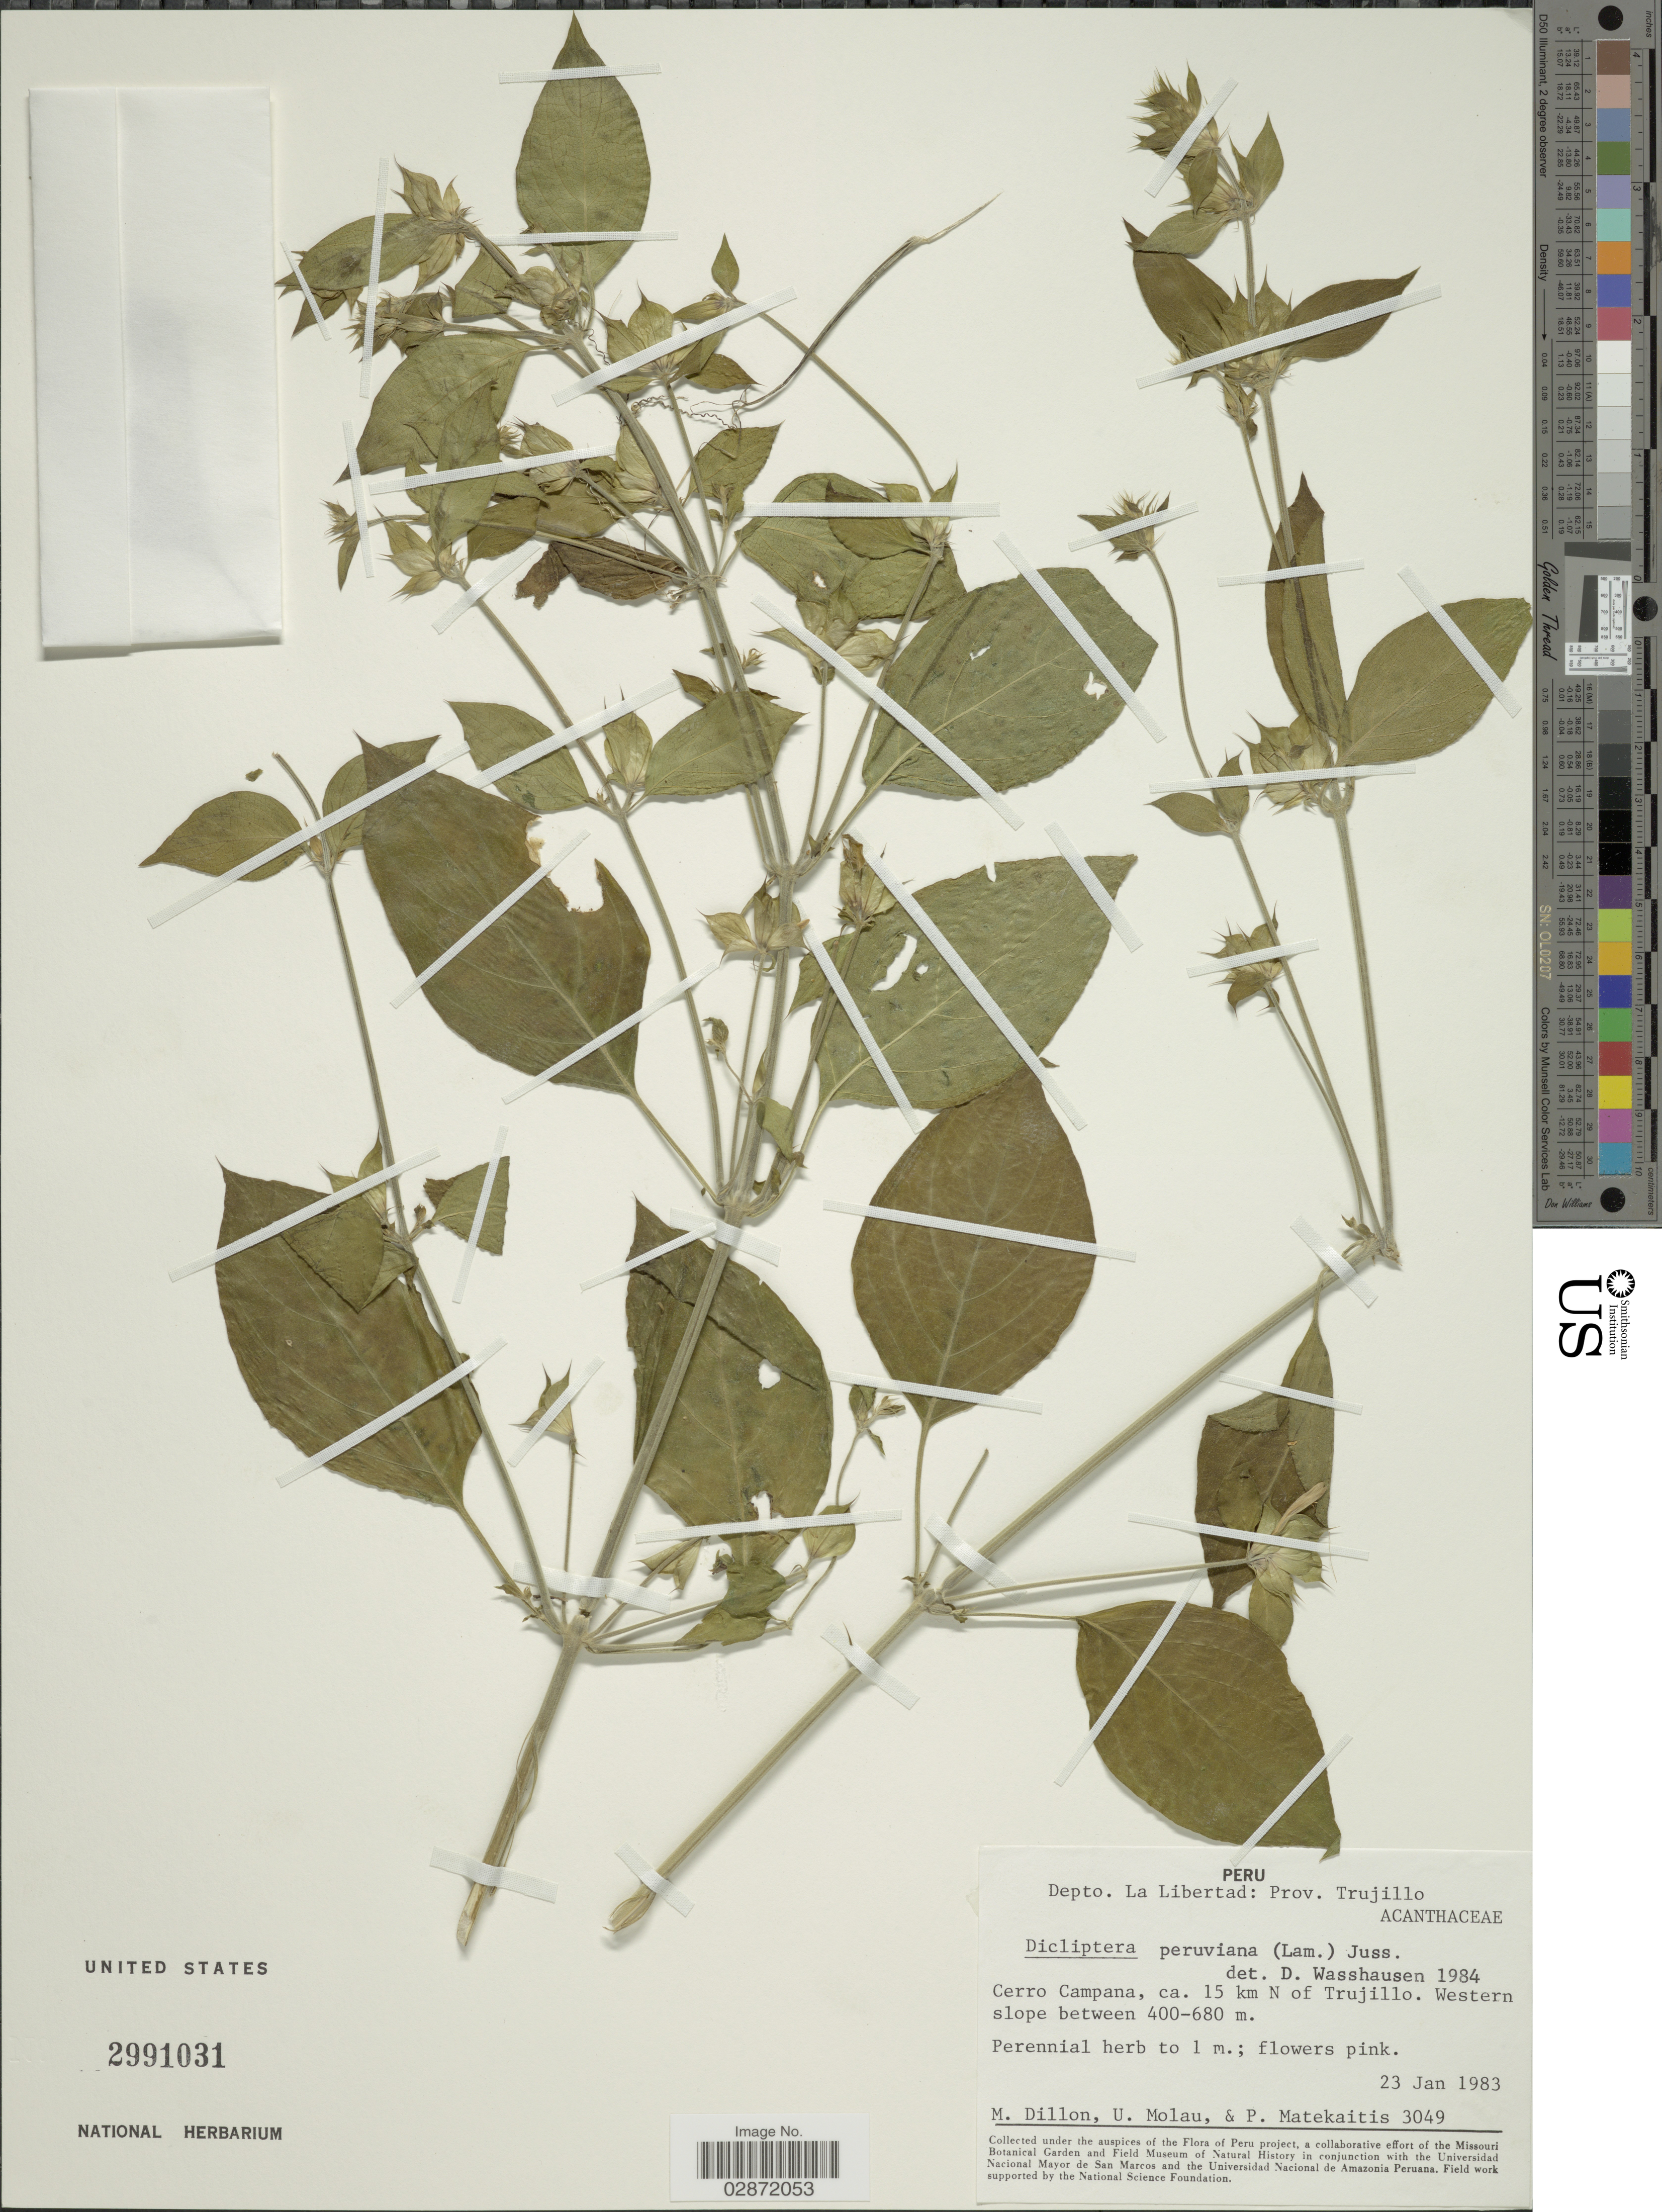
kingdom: Plantae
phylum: Tracheophyta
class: Magnoliopsida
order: Lamiales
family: Acanthaceae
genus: Dicliptera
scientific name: Dicliptera peruviana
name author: (Ruiz & Pav.) Juss.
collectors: M. O. Dillon, U. Molau & P. Matekaitis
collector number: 3049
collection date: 1983-01-23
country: Peru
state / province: La Libertad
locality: Depto.: La Libertad: Prov. Trujillo. Cerro Campana, ca. 15 km N of Trujillo. Western slope.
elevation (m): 400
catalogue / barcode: US 2991031